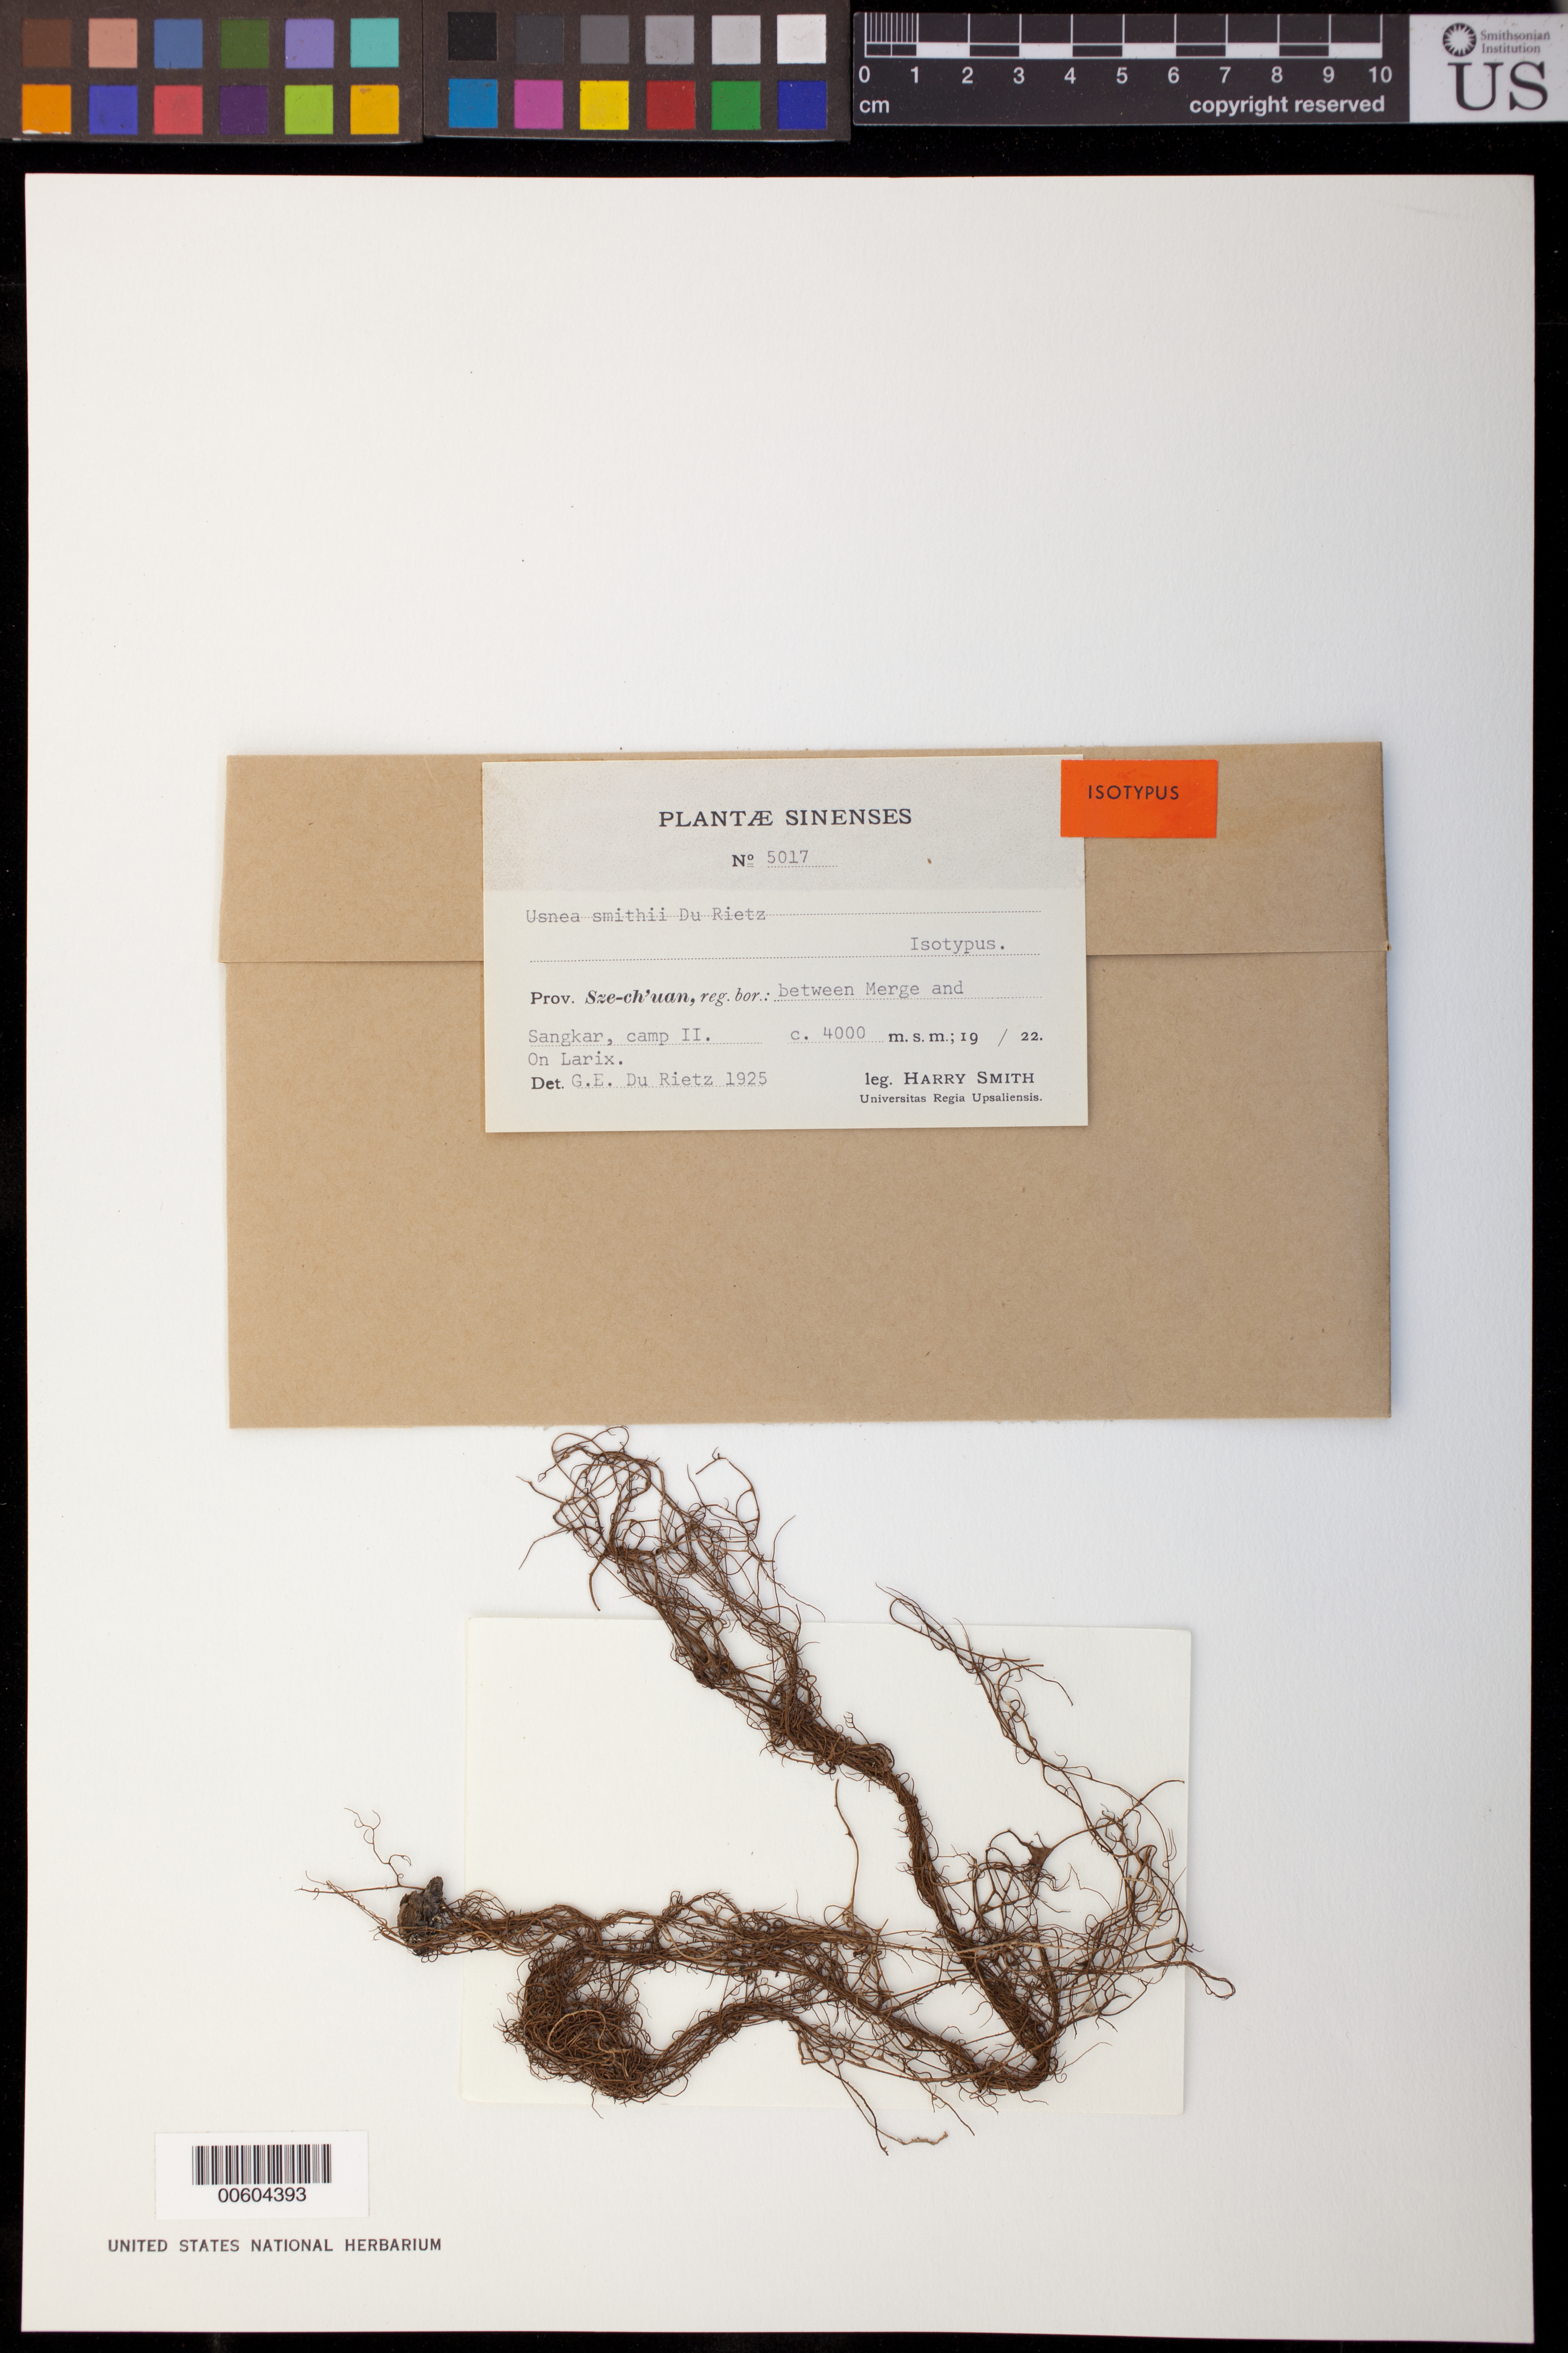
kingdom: Fungi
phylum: Ascomycota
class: Lecanoromycetes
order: Lecanorales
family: Parmeliaceae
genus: Usnea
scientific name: Usnea smithii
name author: Du Rietz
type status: Isotype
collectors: K. A. H. Smith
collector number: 5017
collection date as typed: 1922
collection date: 1922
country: China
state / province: Sichuan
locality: Prov. Sze-ch'uan, reg. bor.: between Merge & Sangkar, camp II.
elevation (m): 4000